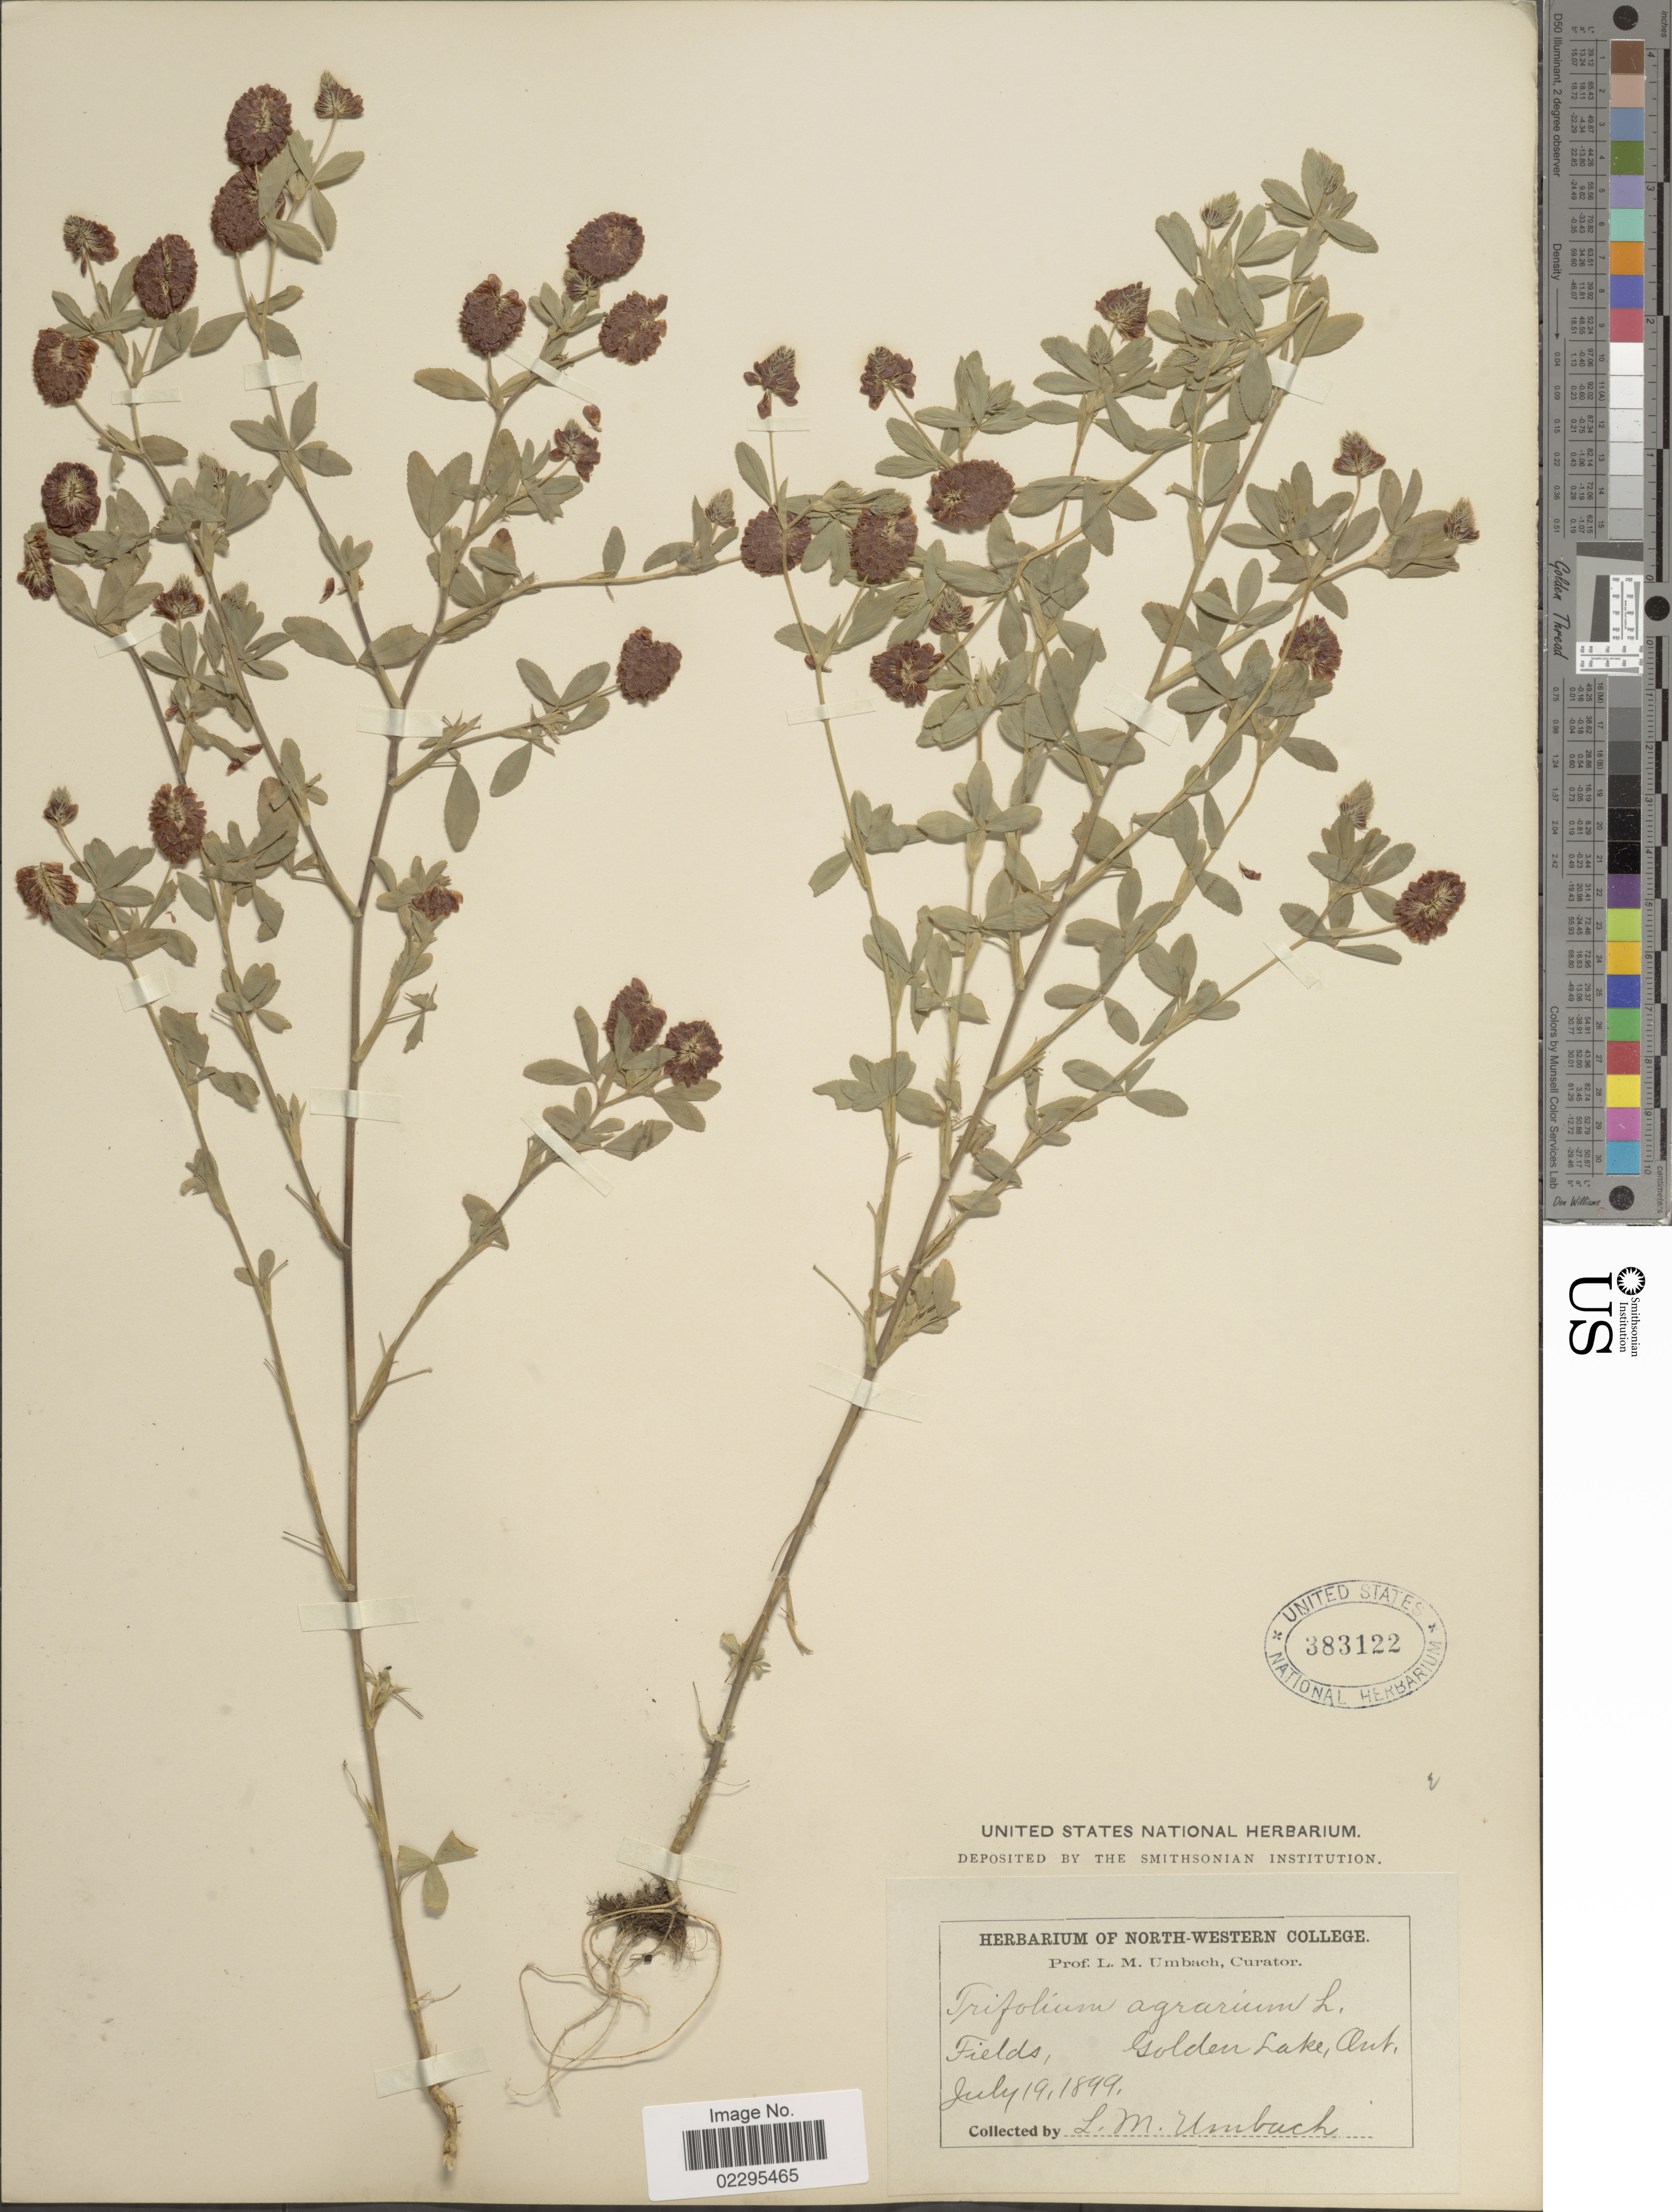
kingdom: Plantae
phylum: Tracheophyta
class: Magnoliopsida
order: Fabales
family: Fabaceae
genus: Trifolium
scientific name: Trifolium agrarium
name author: L.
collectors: L. M. Umbach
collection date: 1899-07-19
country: Canada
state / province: Ontario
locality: Golden Lake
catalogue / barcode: US 383122